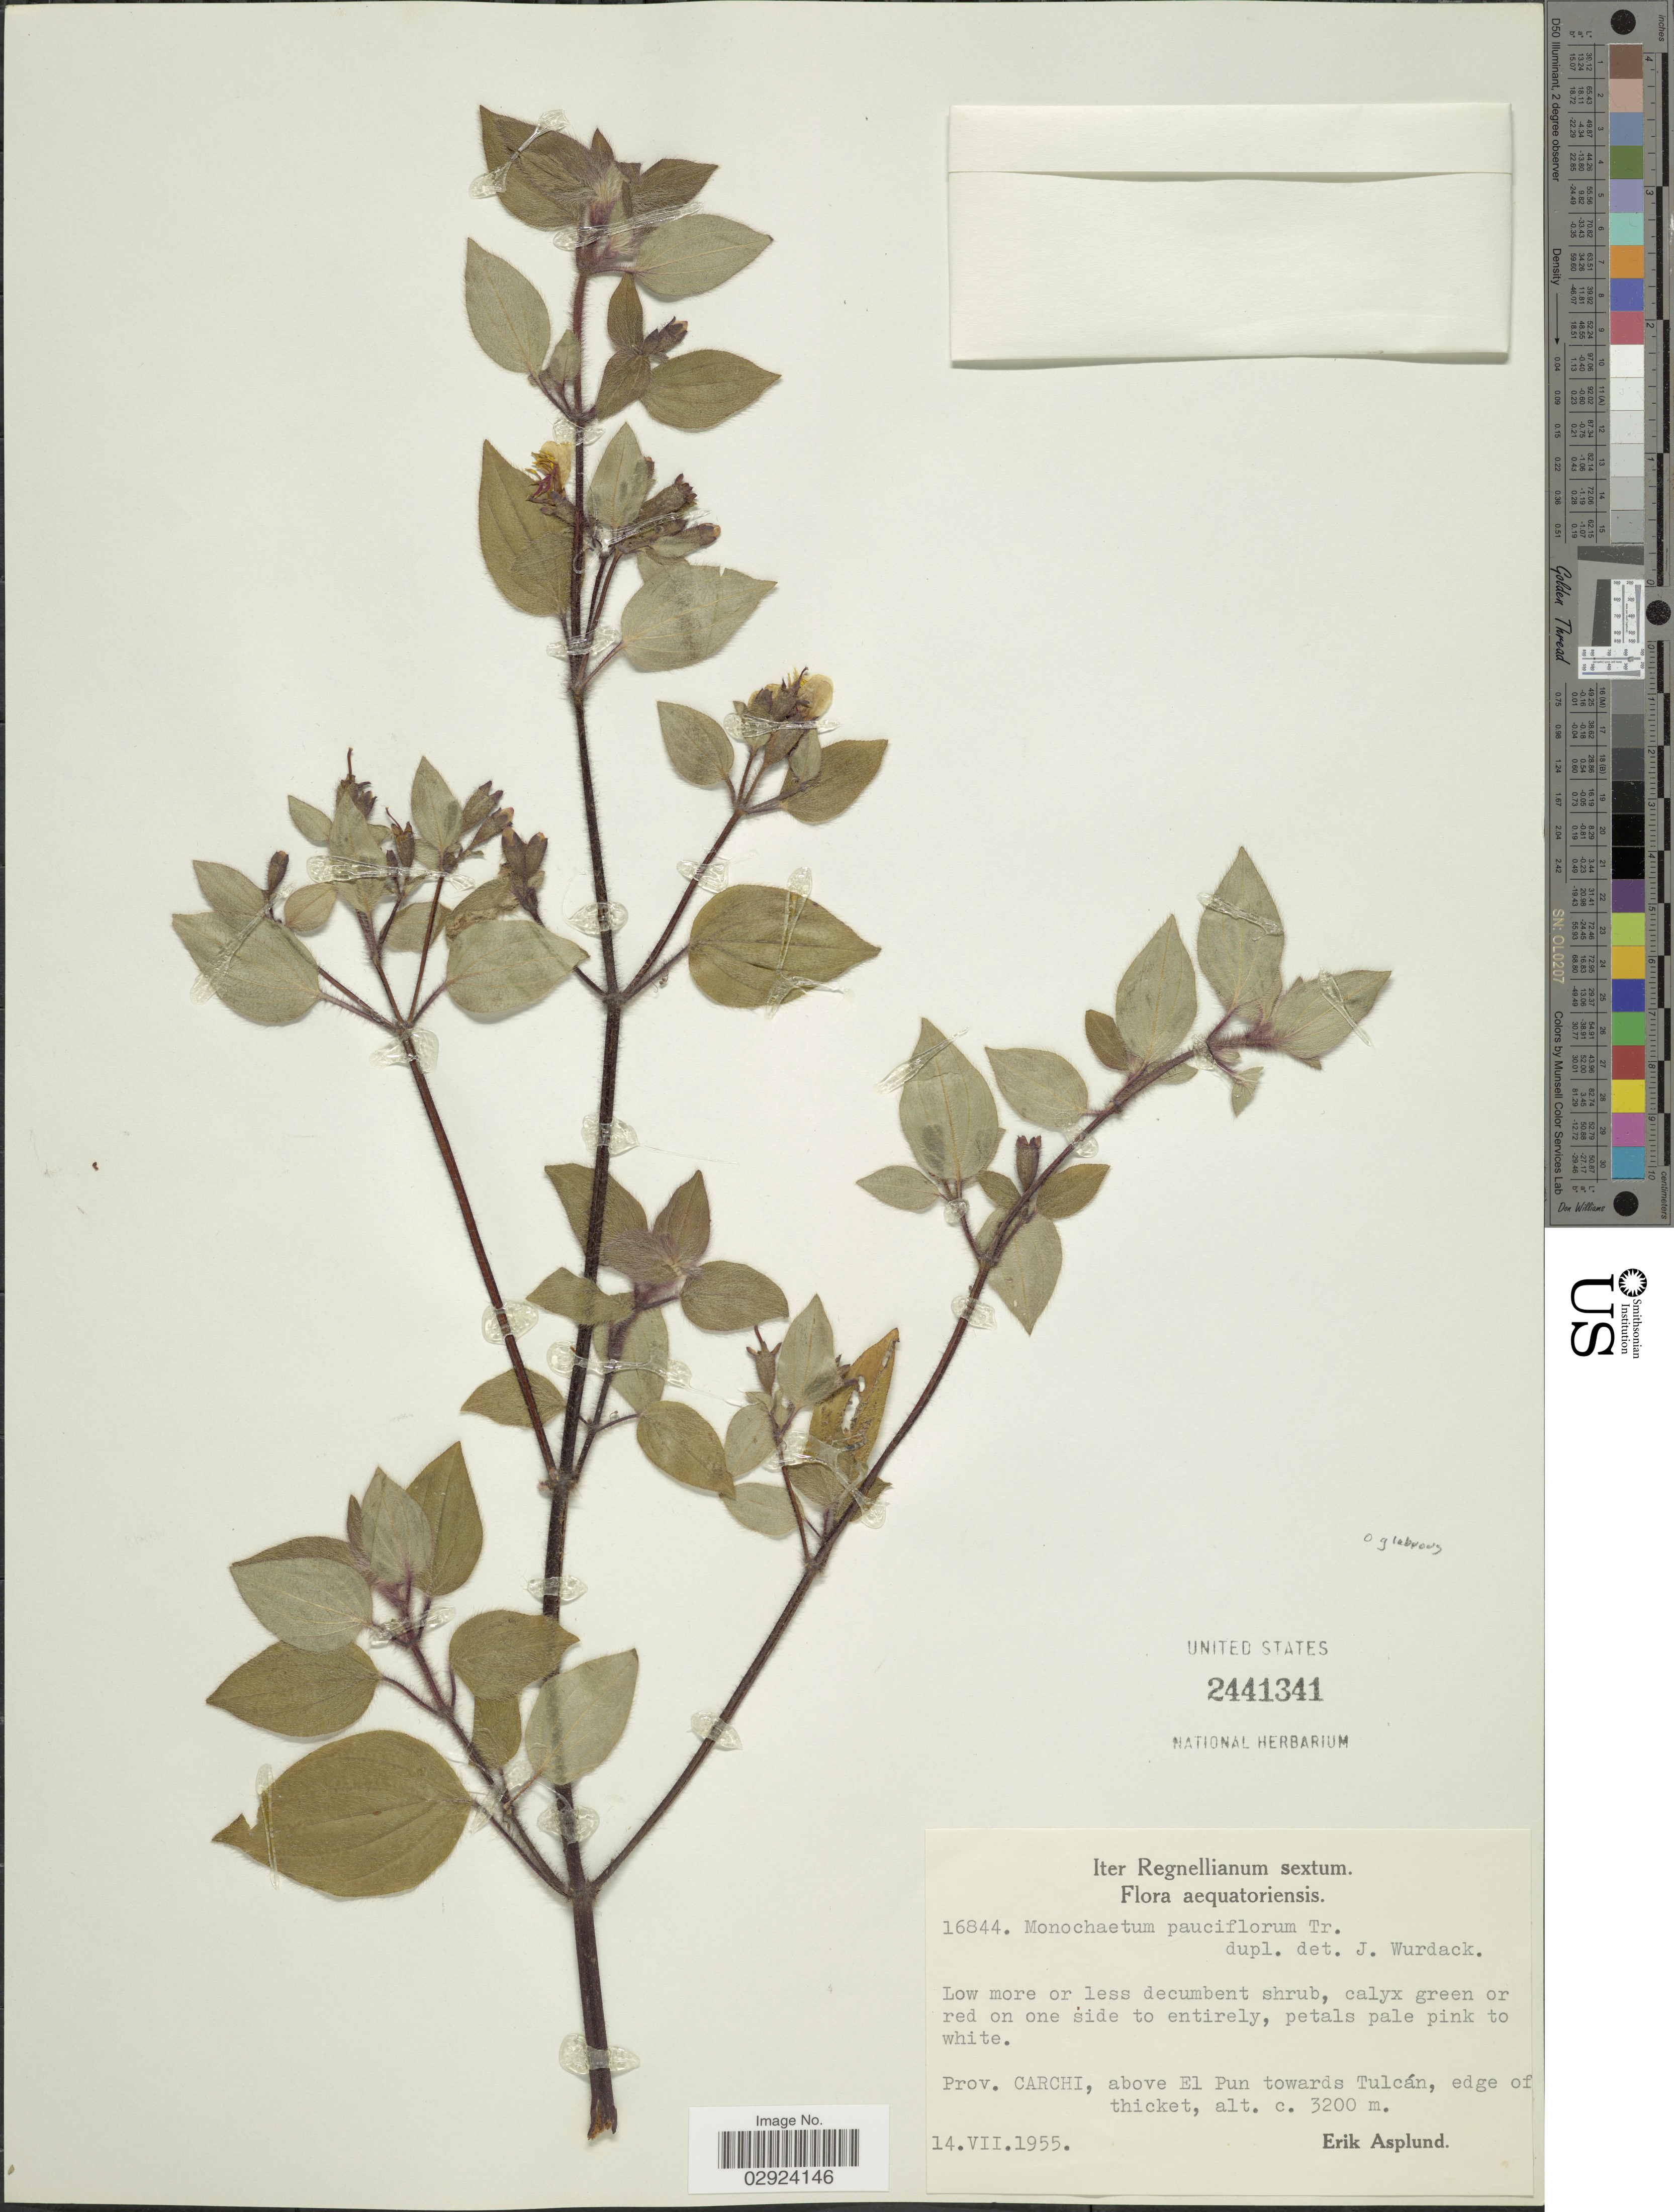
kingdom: Plantae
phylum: Tracheophyta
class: Magnoliopsida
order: Myrtales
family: Melastomataceae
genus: Monochaetum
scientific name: Monochaetum pauciflorum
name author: Triana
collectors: E. Asplund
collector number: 16844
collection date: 1955-07-14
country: Ecuador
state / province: Carchi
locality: Prov. Carchi, above El Pun towards Tulcán, edge of thicket.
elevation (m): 3200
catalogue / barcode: US 2441341